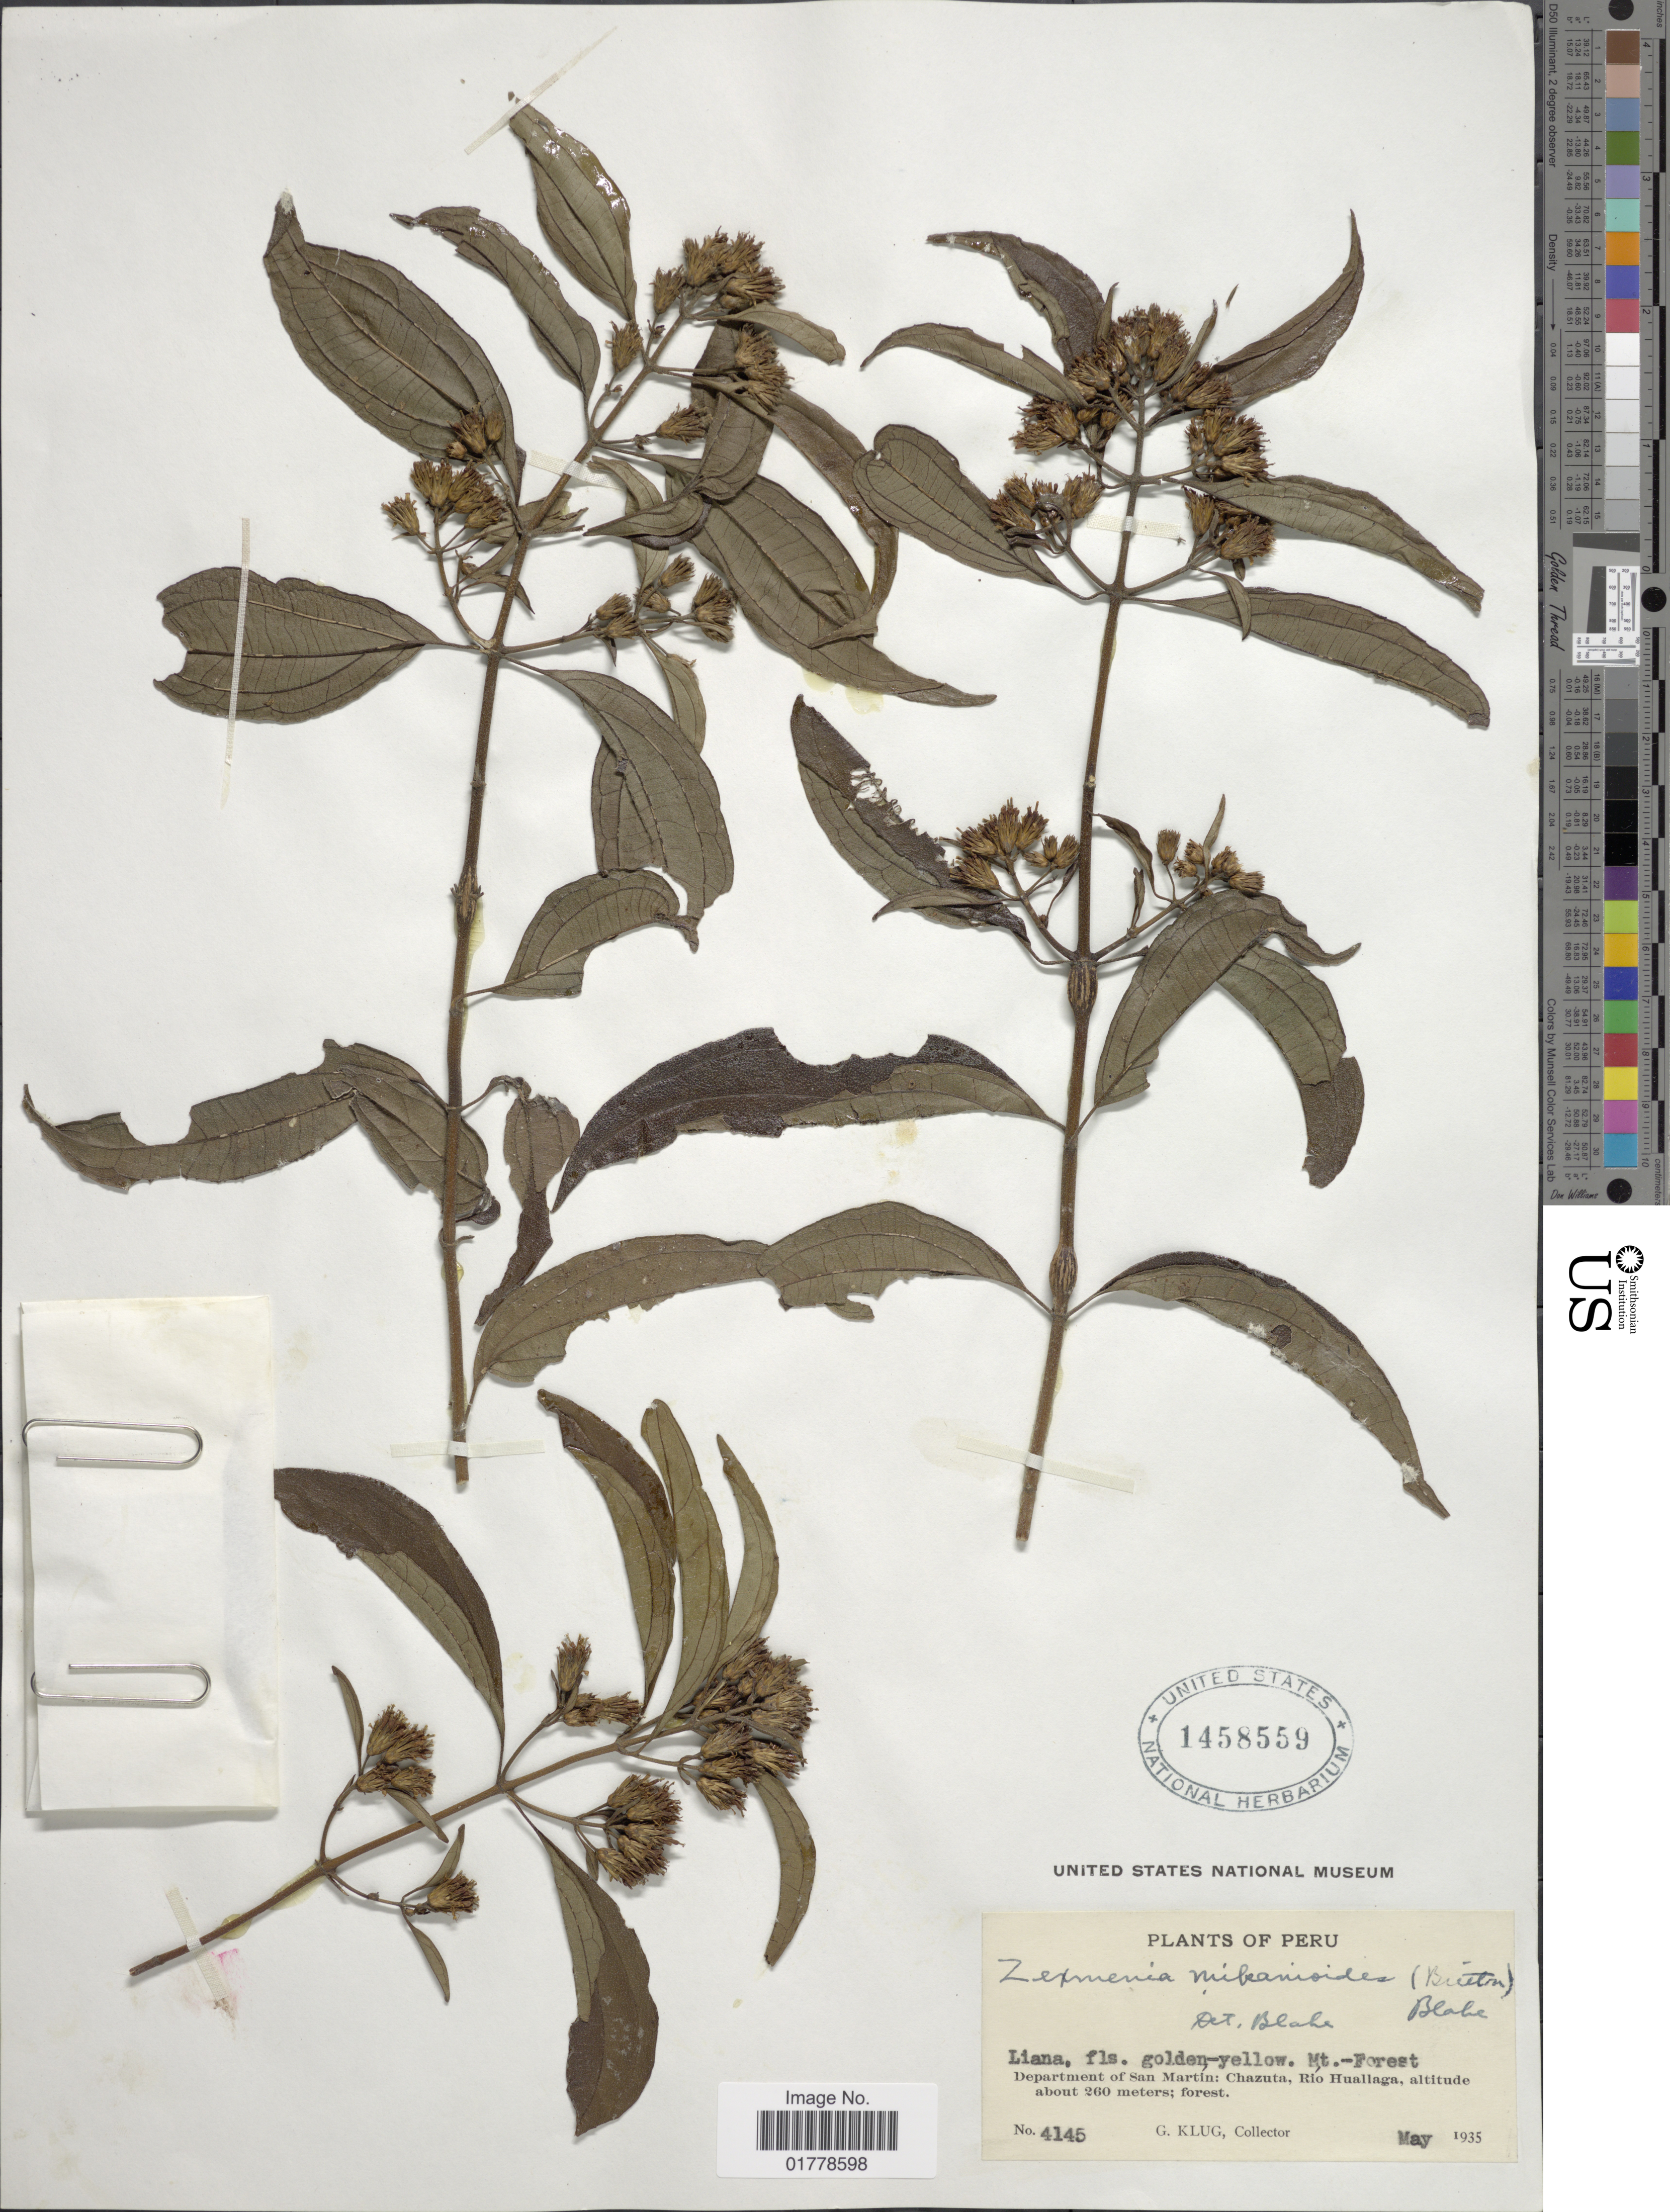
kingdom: Plantae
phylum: Tracheophyta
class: Magnoliopsida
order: Asterales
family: Asteraceae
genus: Oblivia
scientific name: Oblivia mikanioides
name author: (Britton) Strother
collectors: G. Klug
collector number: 4145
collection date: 1935-05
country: Peru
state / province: San Martín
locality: Department of San Martin: Chazuta, Rio Huallaga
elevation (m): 260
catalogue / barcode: US 1458559